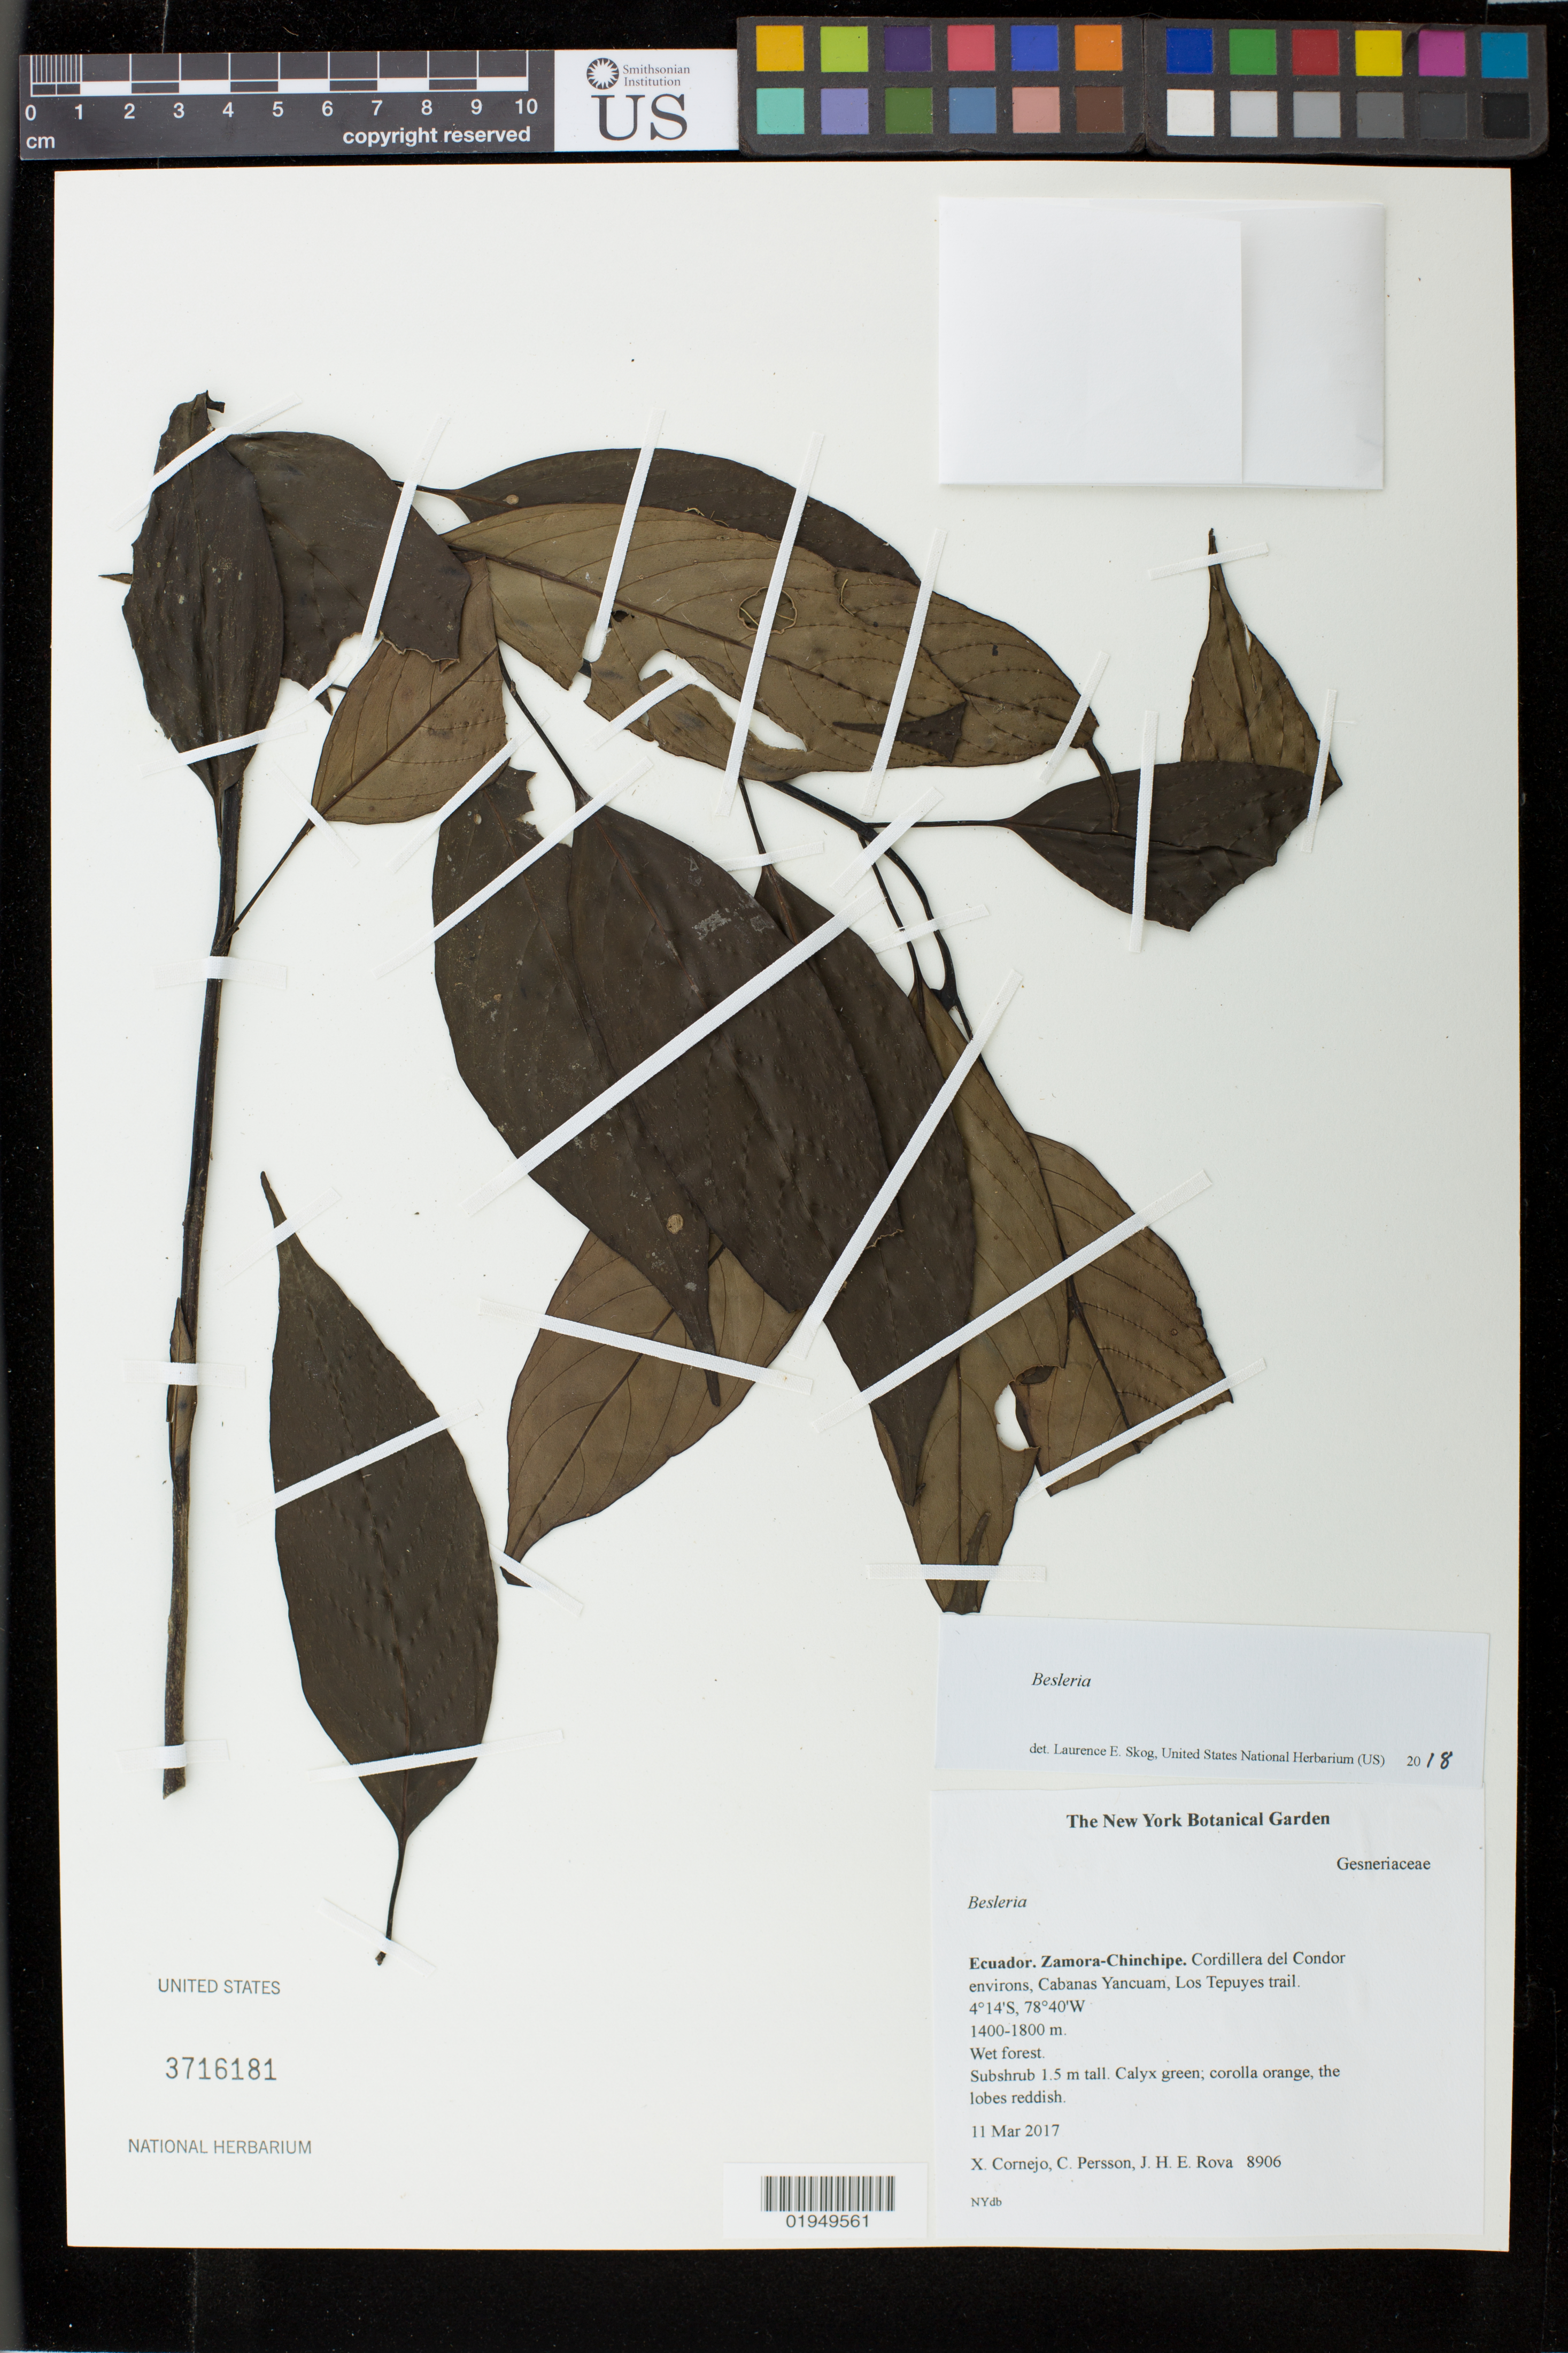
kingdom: Plantae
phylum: Tracheophyta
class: Magnoliopsida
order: Lamiales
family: Gesneriaceae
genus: Besleria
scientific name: Besleria sp.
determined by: Skog, Laurence E.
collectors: X. F. Cornejo, C. Persson & J. H. Rova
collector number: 8906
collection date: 2017-03-11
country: Ecuador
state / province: Zamora-Chinchipe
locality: Cordillera del Condor environs, Cabanas Yancuam, Los Tepuyes trail.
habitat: Wet forest.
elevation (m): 1400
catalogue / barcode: US 3716181